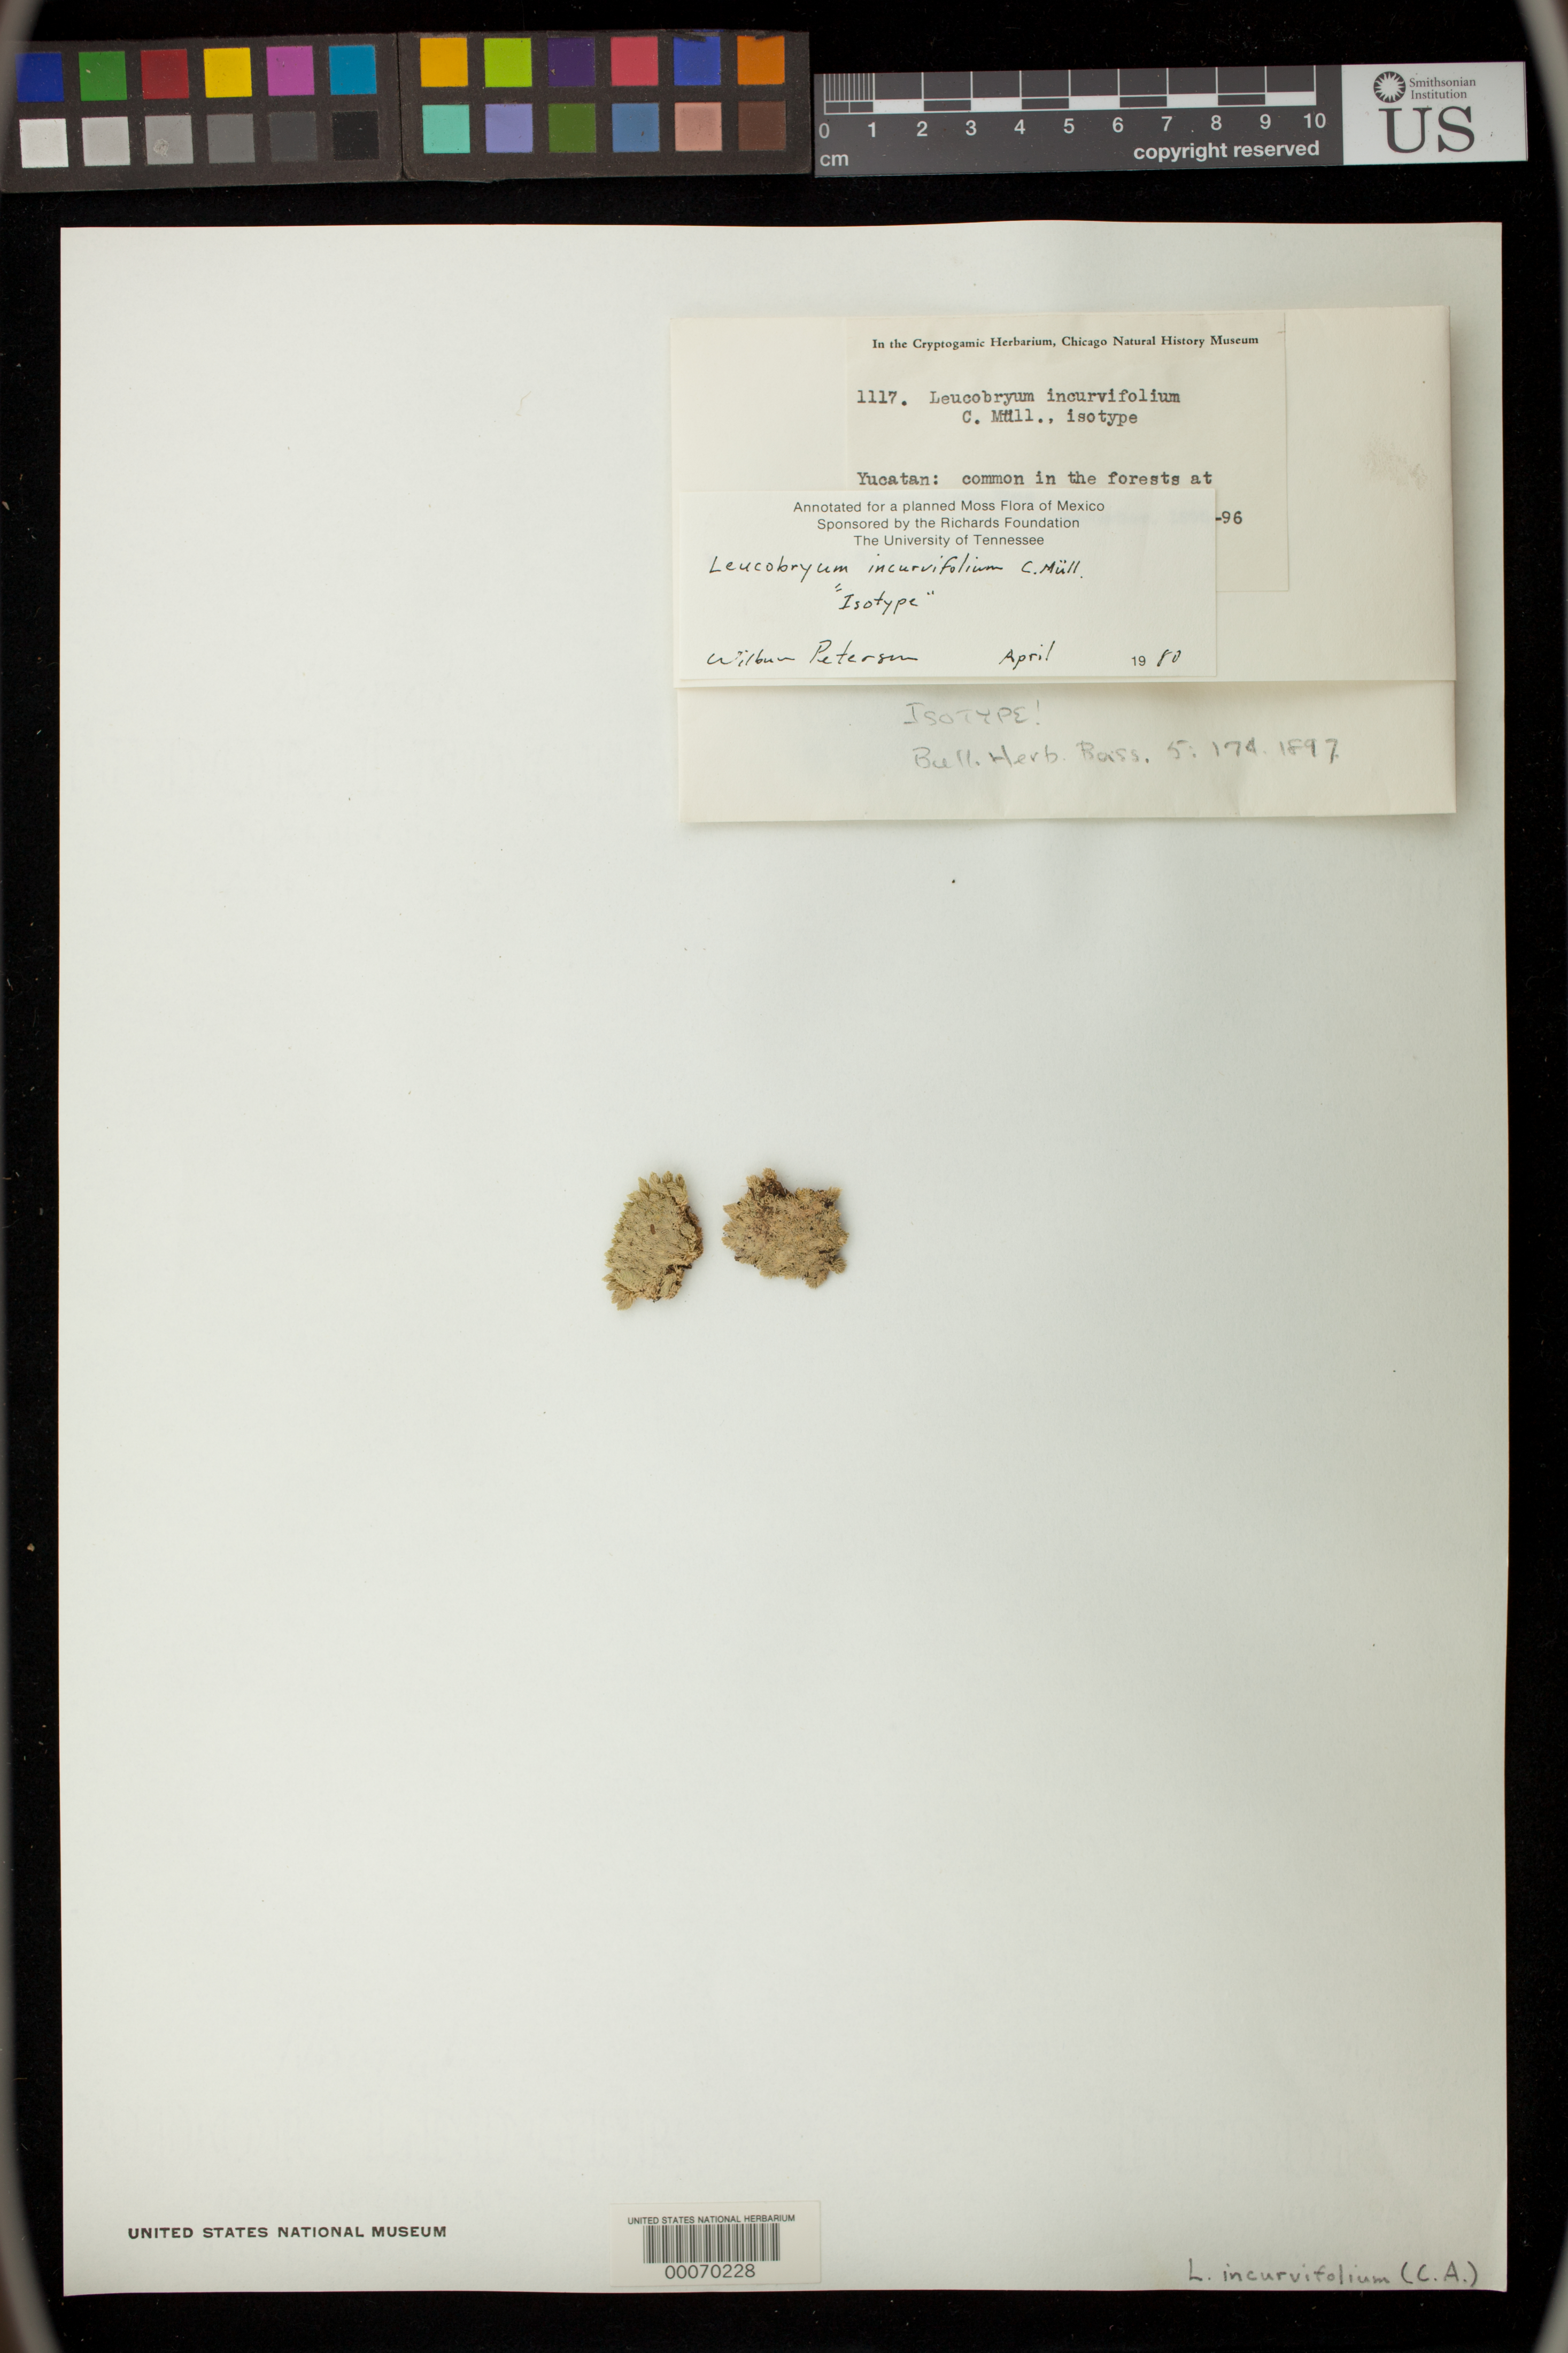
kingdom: Plantae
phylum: Bryophyta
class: Bryopsida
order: Dicranales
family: Leucobryaceae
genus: Leucobryum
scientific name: Leucobryum incurvifolium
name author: Müll. Hal.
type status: Isotype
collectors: G. F. Gaumer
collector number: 1117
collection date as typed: Sep 1895 to -- Sep 1896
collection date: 1895-09/1896-09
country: Mexico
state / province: Yucatán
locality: At Buena Vista Xbac.